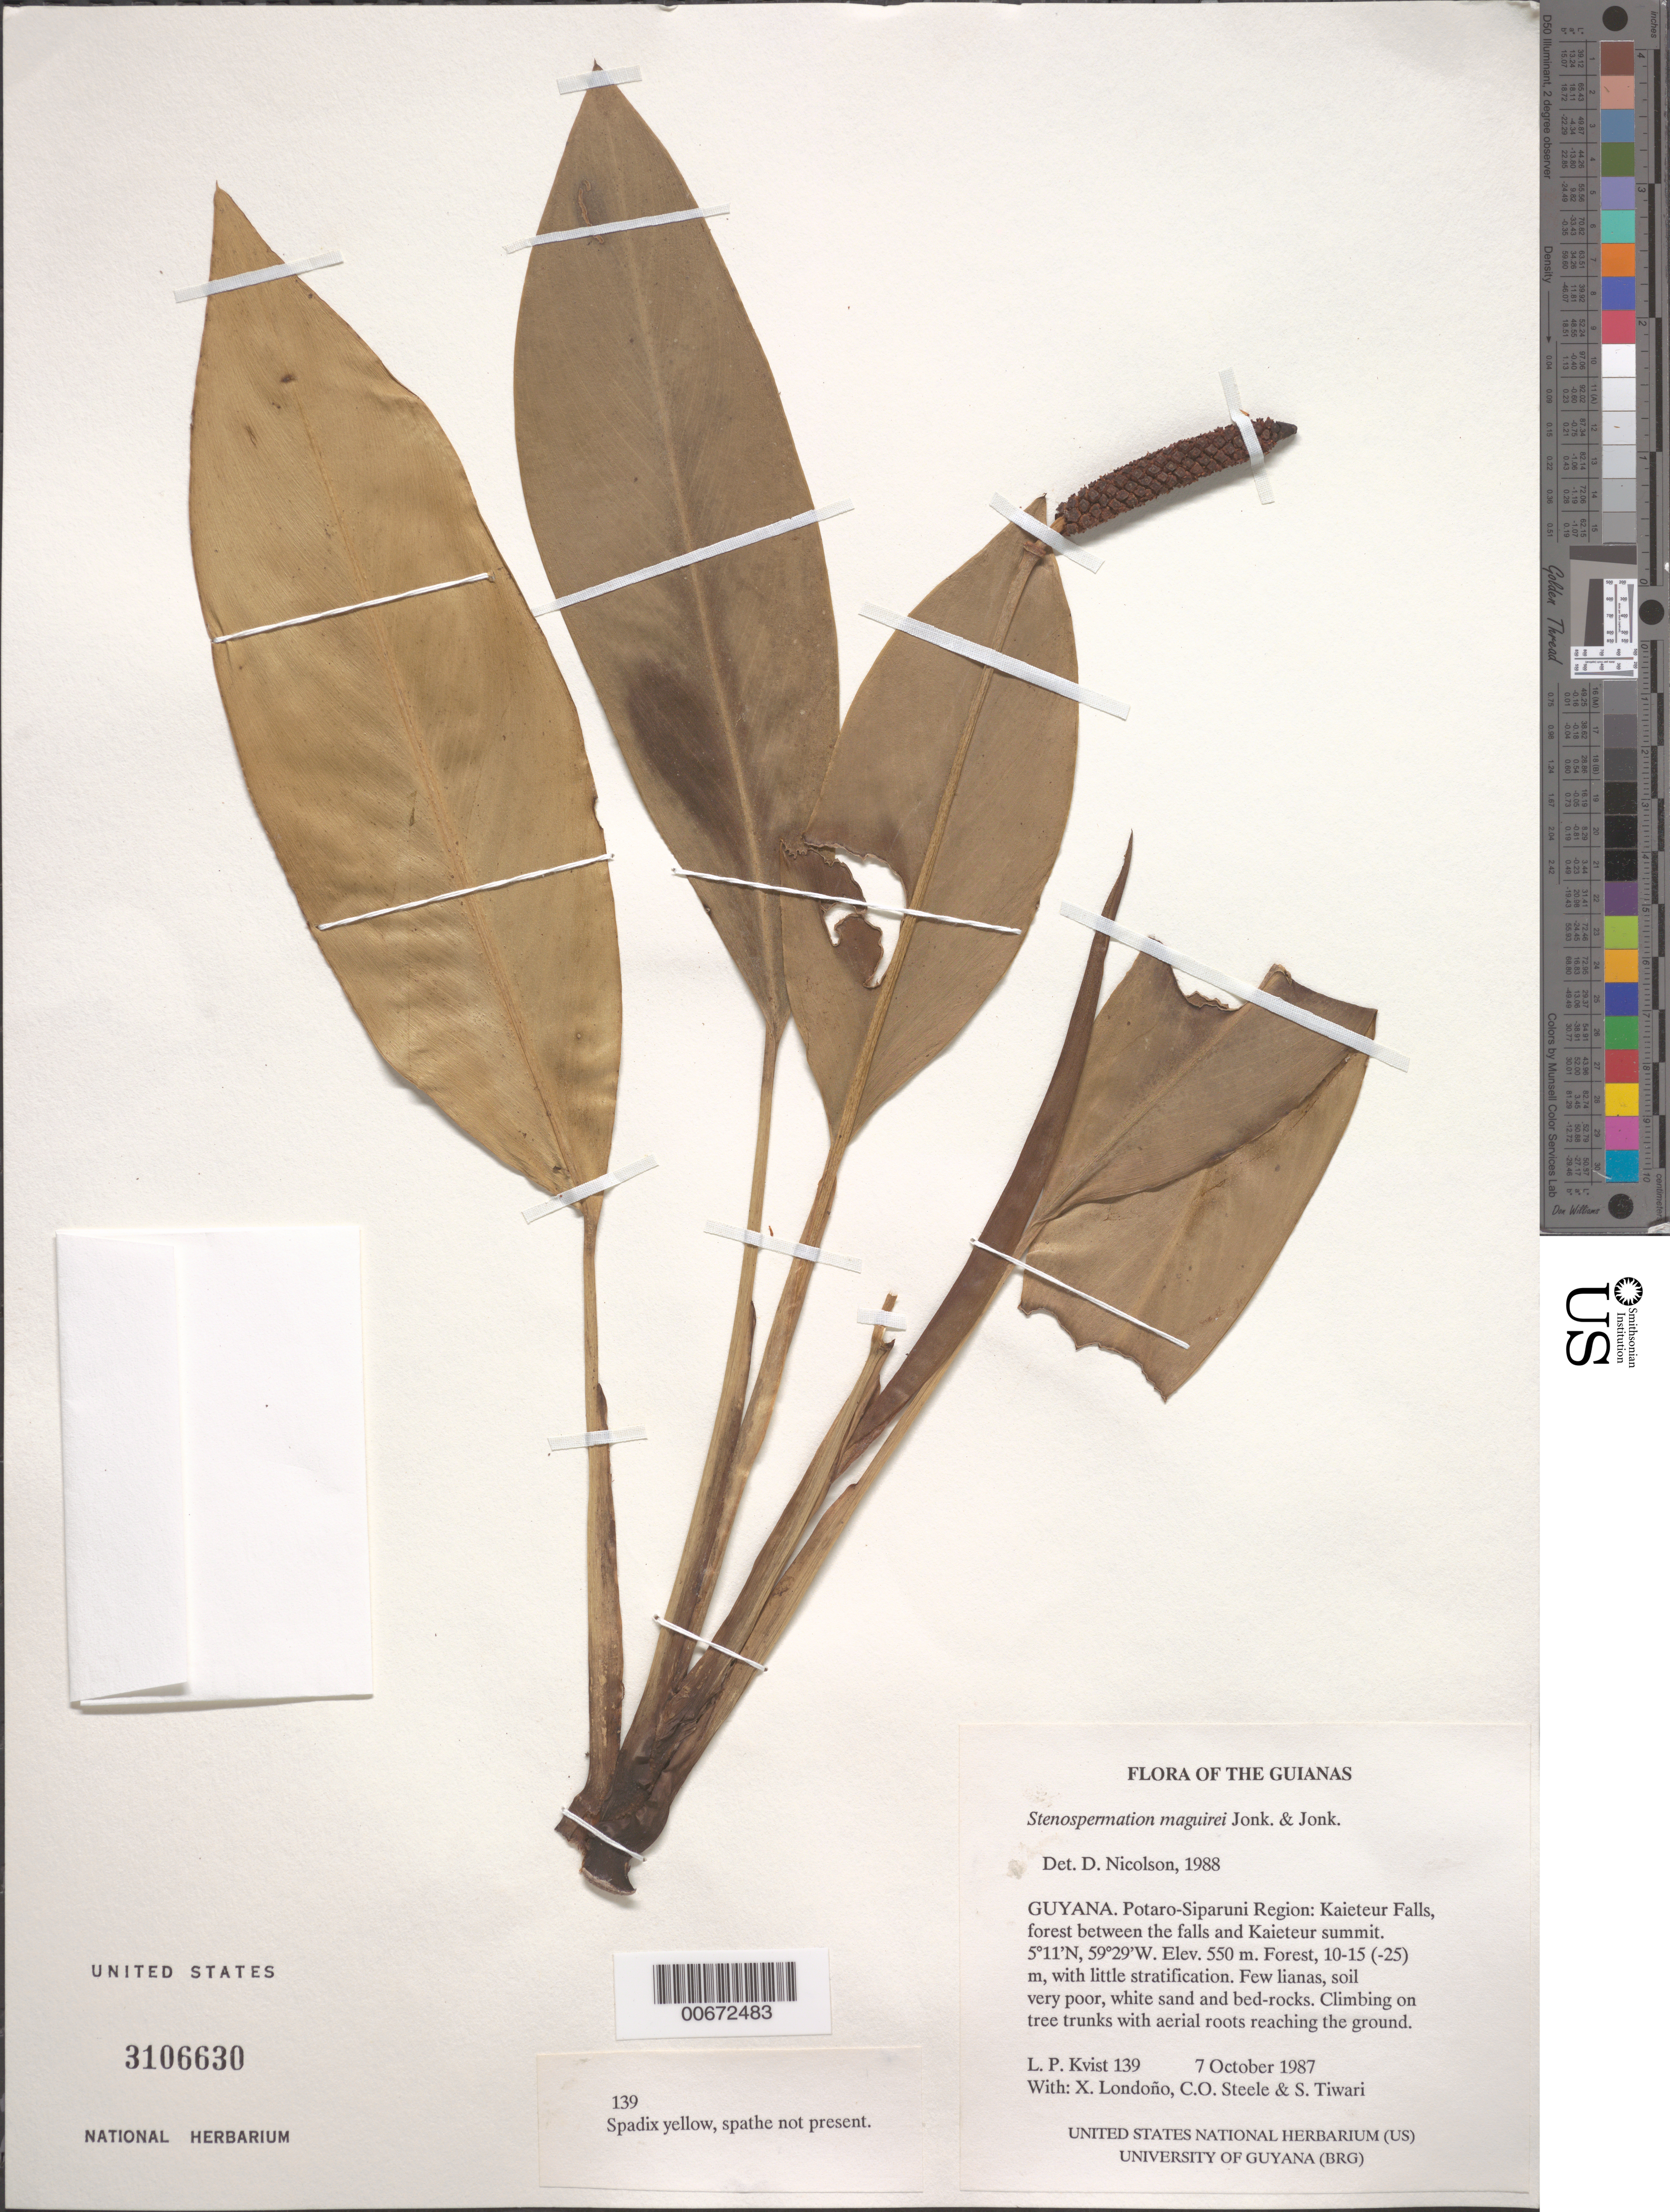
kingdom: Plantae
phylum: Tracheophyta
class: Liliopsida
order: Alismatales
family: Araceae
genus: Stenospermation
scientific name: Stenospermation maguirei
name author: A.M.E. Jonker & Jonker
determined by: Nicolson, Dan H.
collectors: L. P. Kvist, X. Londoño, O. C. Steele & S. Tiwari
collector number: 139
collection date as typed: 7 October 1987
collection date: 1987-10-07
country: Guyana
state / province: Potaro-Siparuni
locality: Kaieteur Falls, between the falls and Kaieteur summit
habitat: Forest, 10-15 (-25) m, with little stratification. Few lianas, soil very poor, white sand and bed-rocks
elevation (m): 550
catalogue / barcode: US 3106630